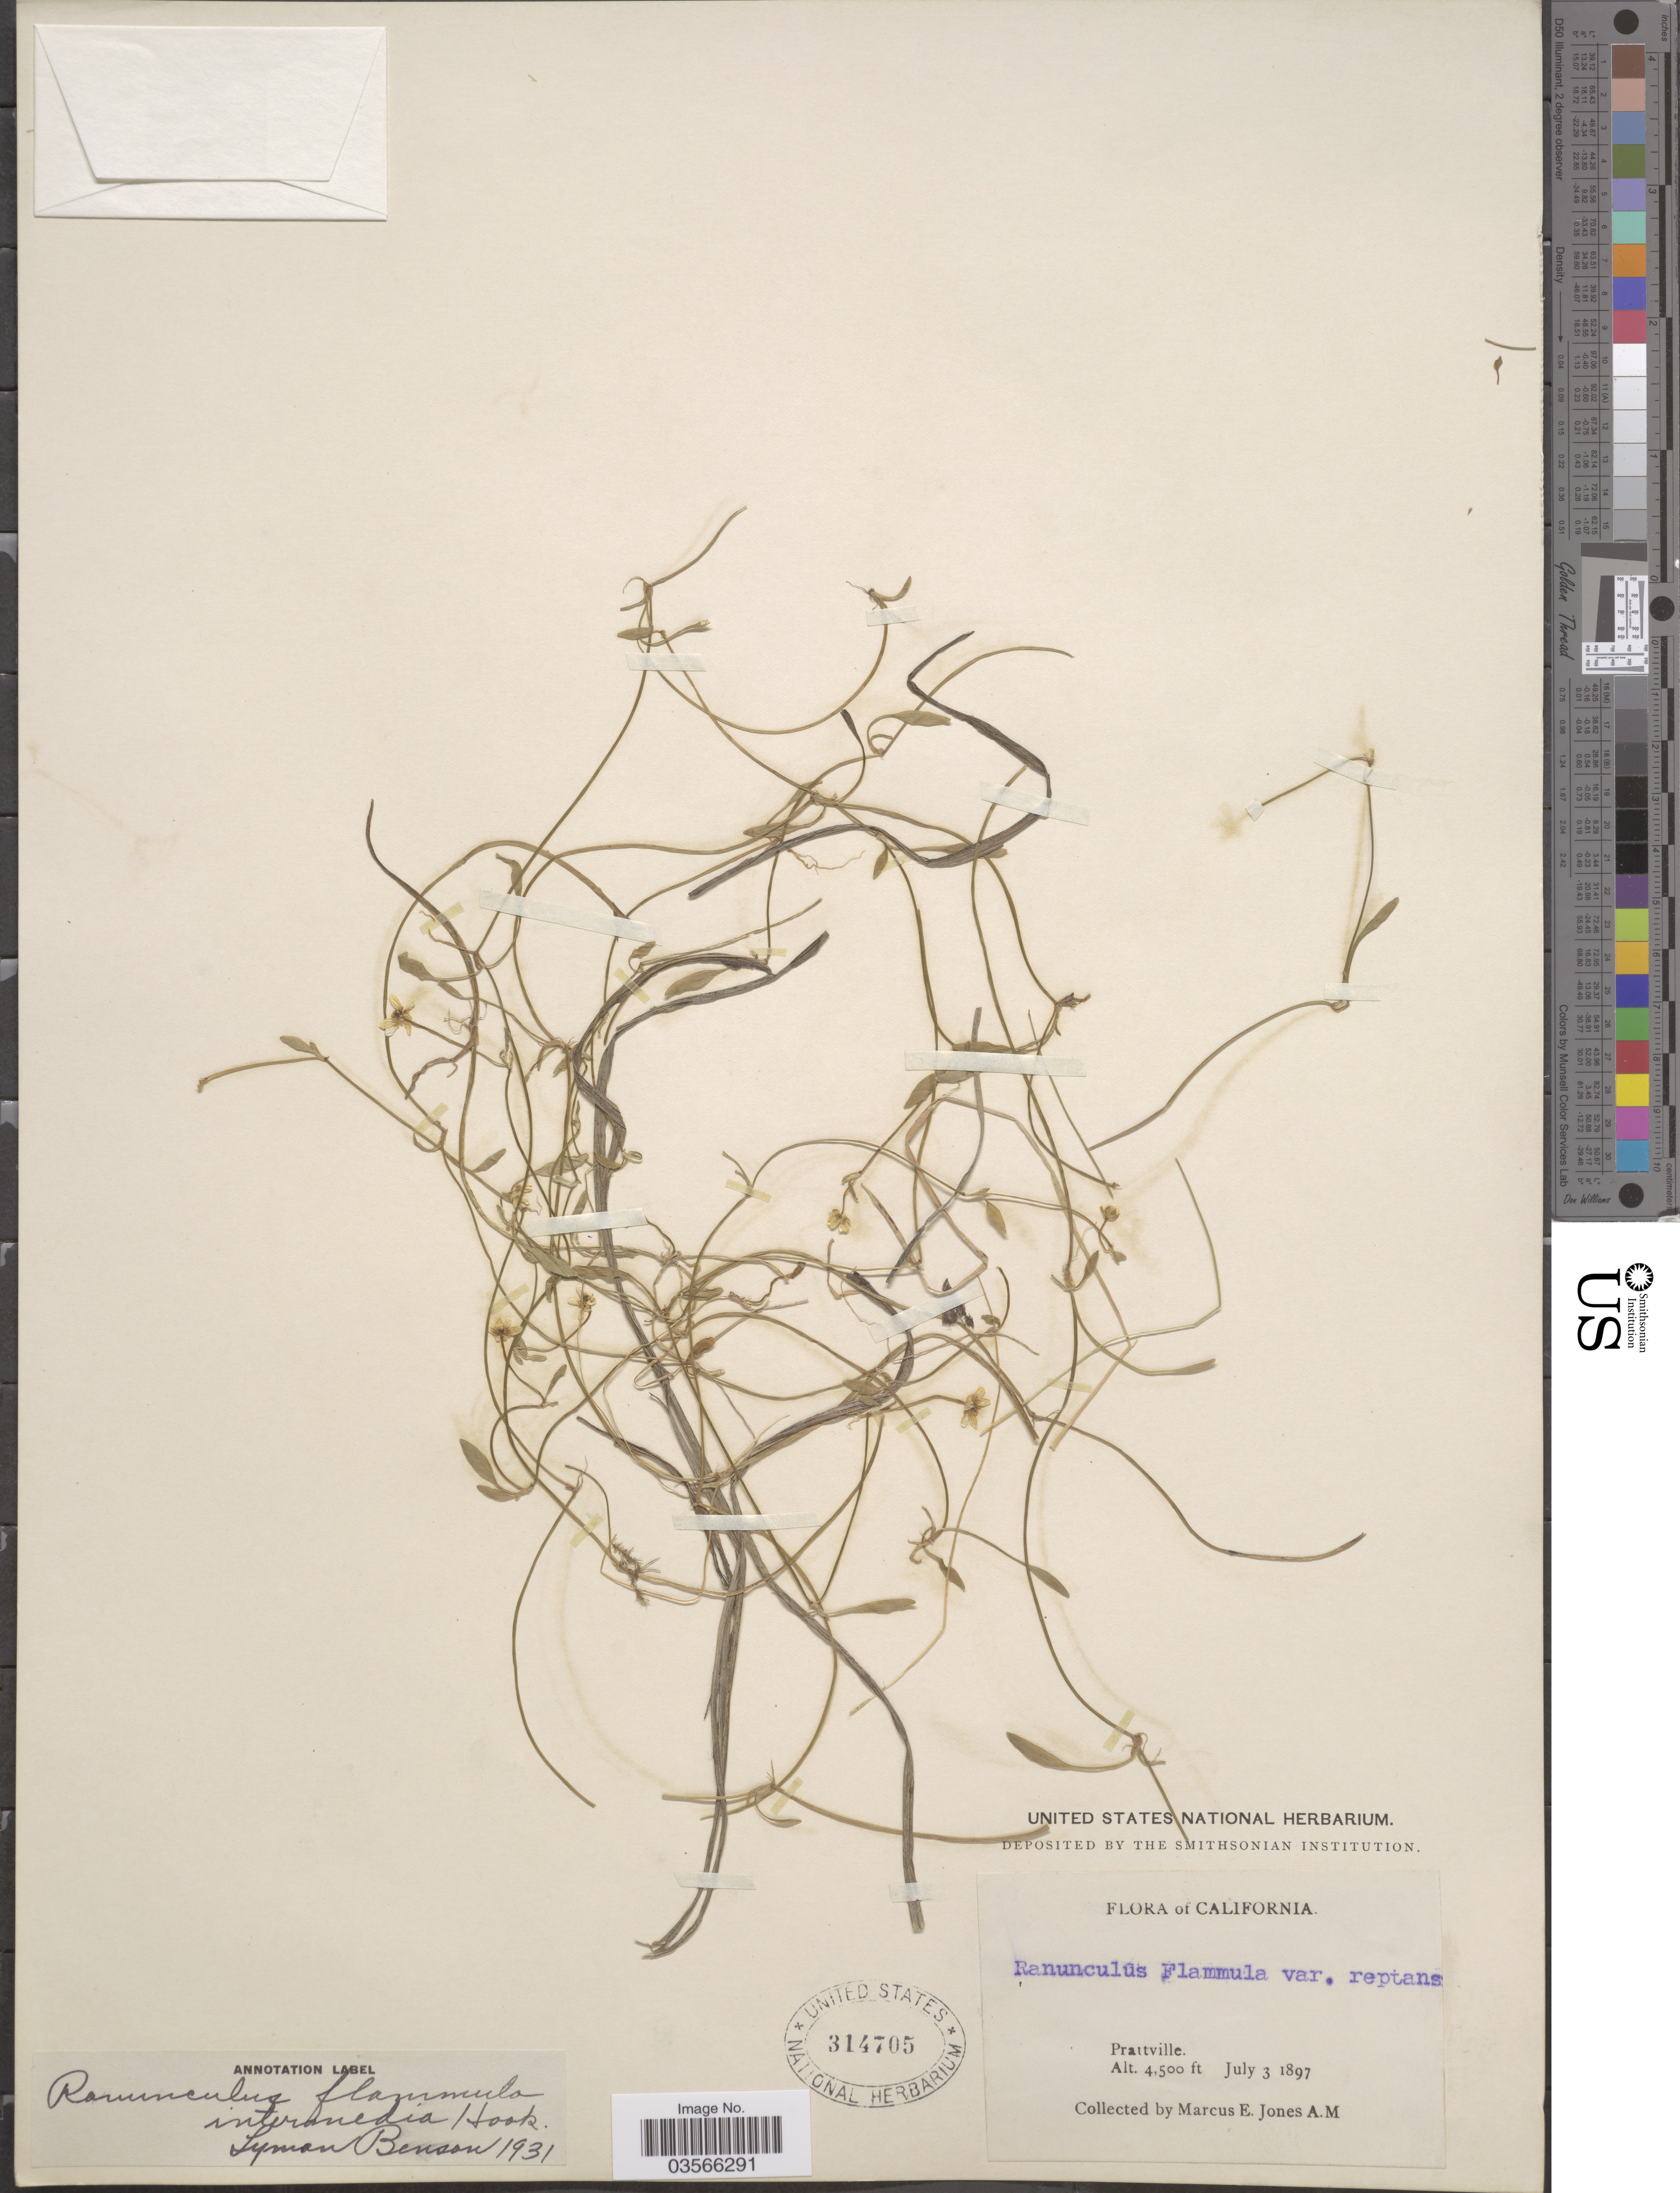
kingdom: Plantae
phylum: Tracheophyta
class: Magnoliopsida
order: Ranunculales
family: Ranunculaceae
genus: Ranunculus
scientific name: Ranunculus flammula var. ovalis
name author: (J.M. Bigelow) L.D. Benson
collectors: M. E. Jones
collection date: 1897-07-03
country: United States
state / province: California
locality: Prattville.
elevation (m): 1372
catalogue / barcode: US 314705